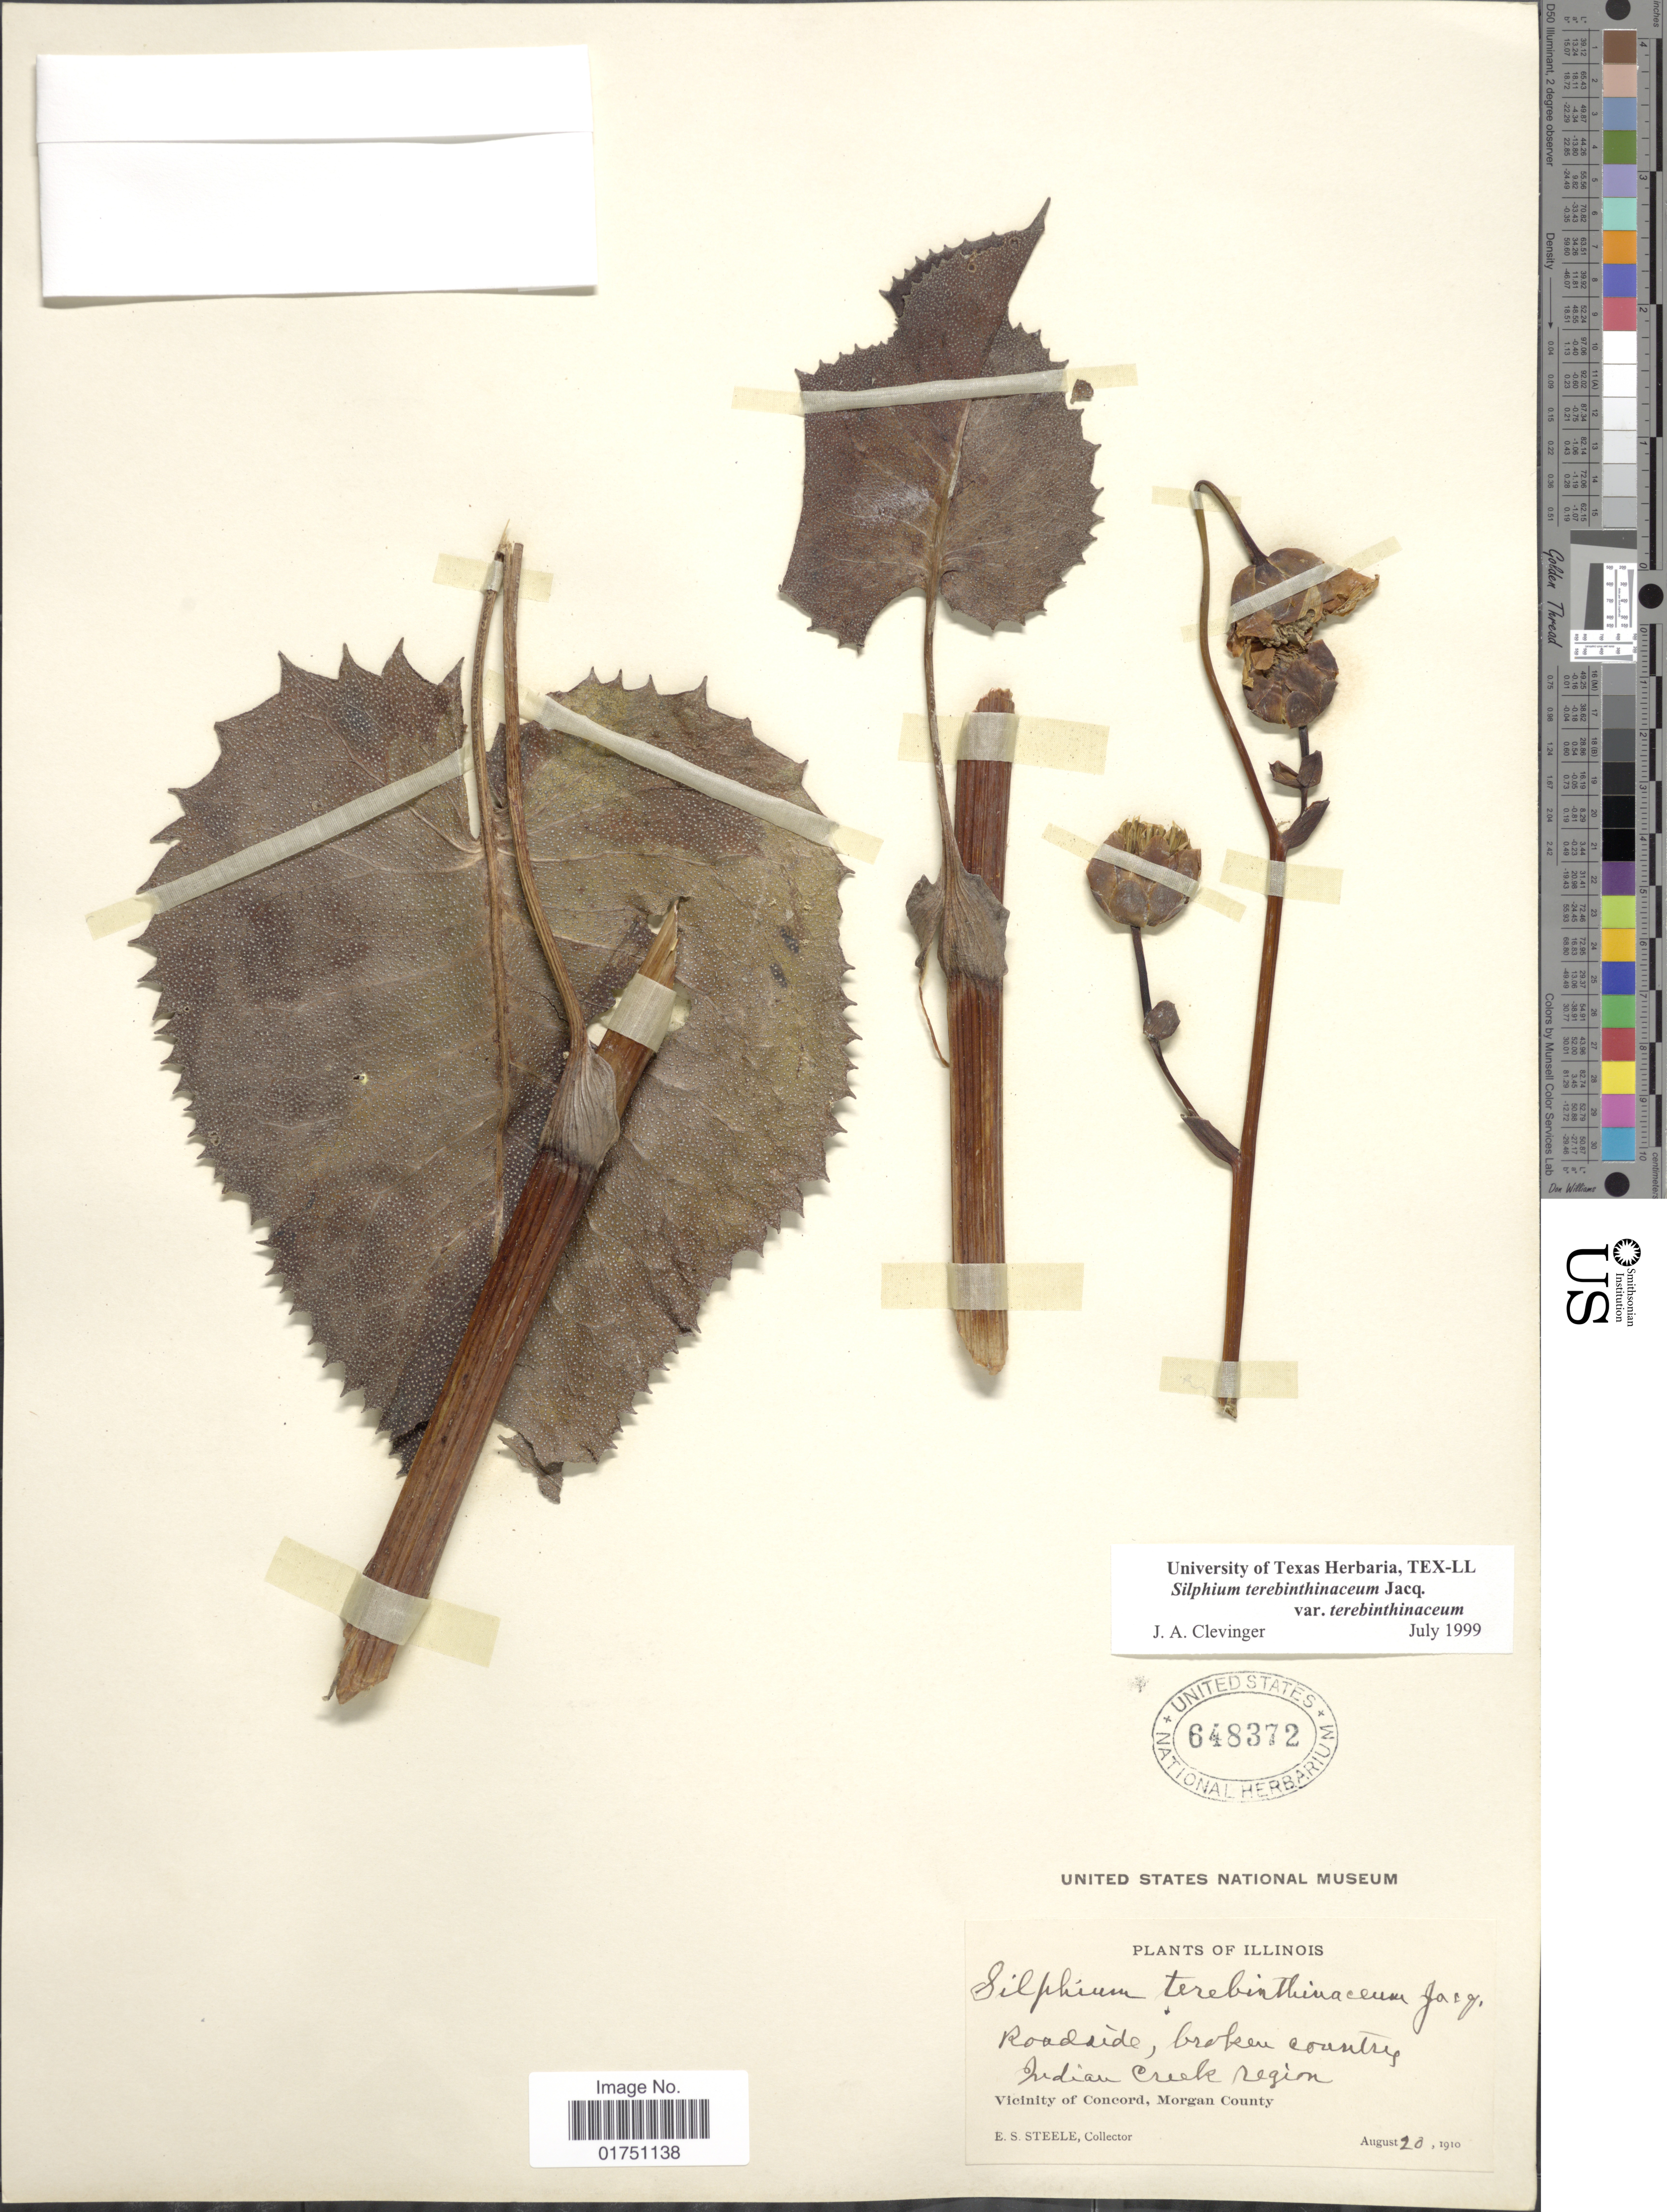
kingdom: Plantae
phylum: Tracheophyta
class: Magnoliopsida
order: Asterales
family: Asteraceae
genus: Silphium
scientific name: Silphium terebinthinaceum var. terebinthinaceum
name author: Jacq.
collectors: E. Steele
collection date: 1910-08-20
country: United States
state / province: Illinois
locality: Roadside, broken country. Indian Creek region. Vicinity of Concord, Morgan County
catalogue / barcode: US 648372